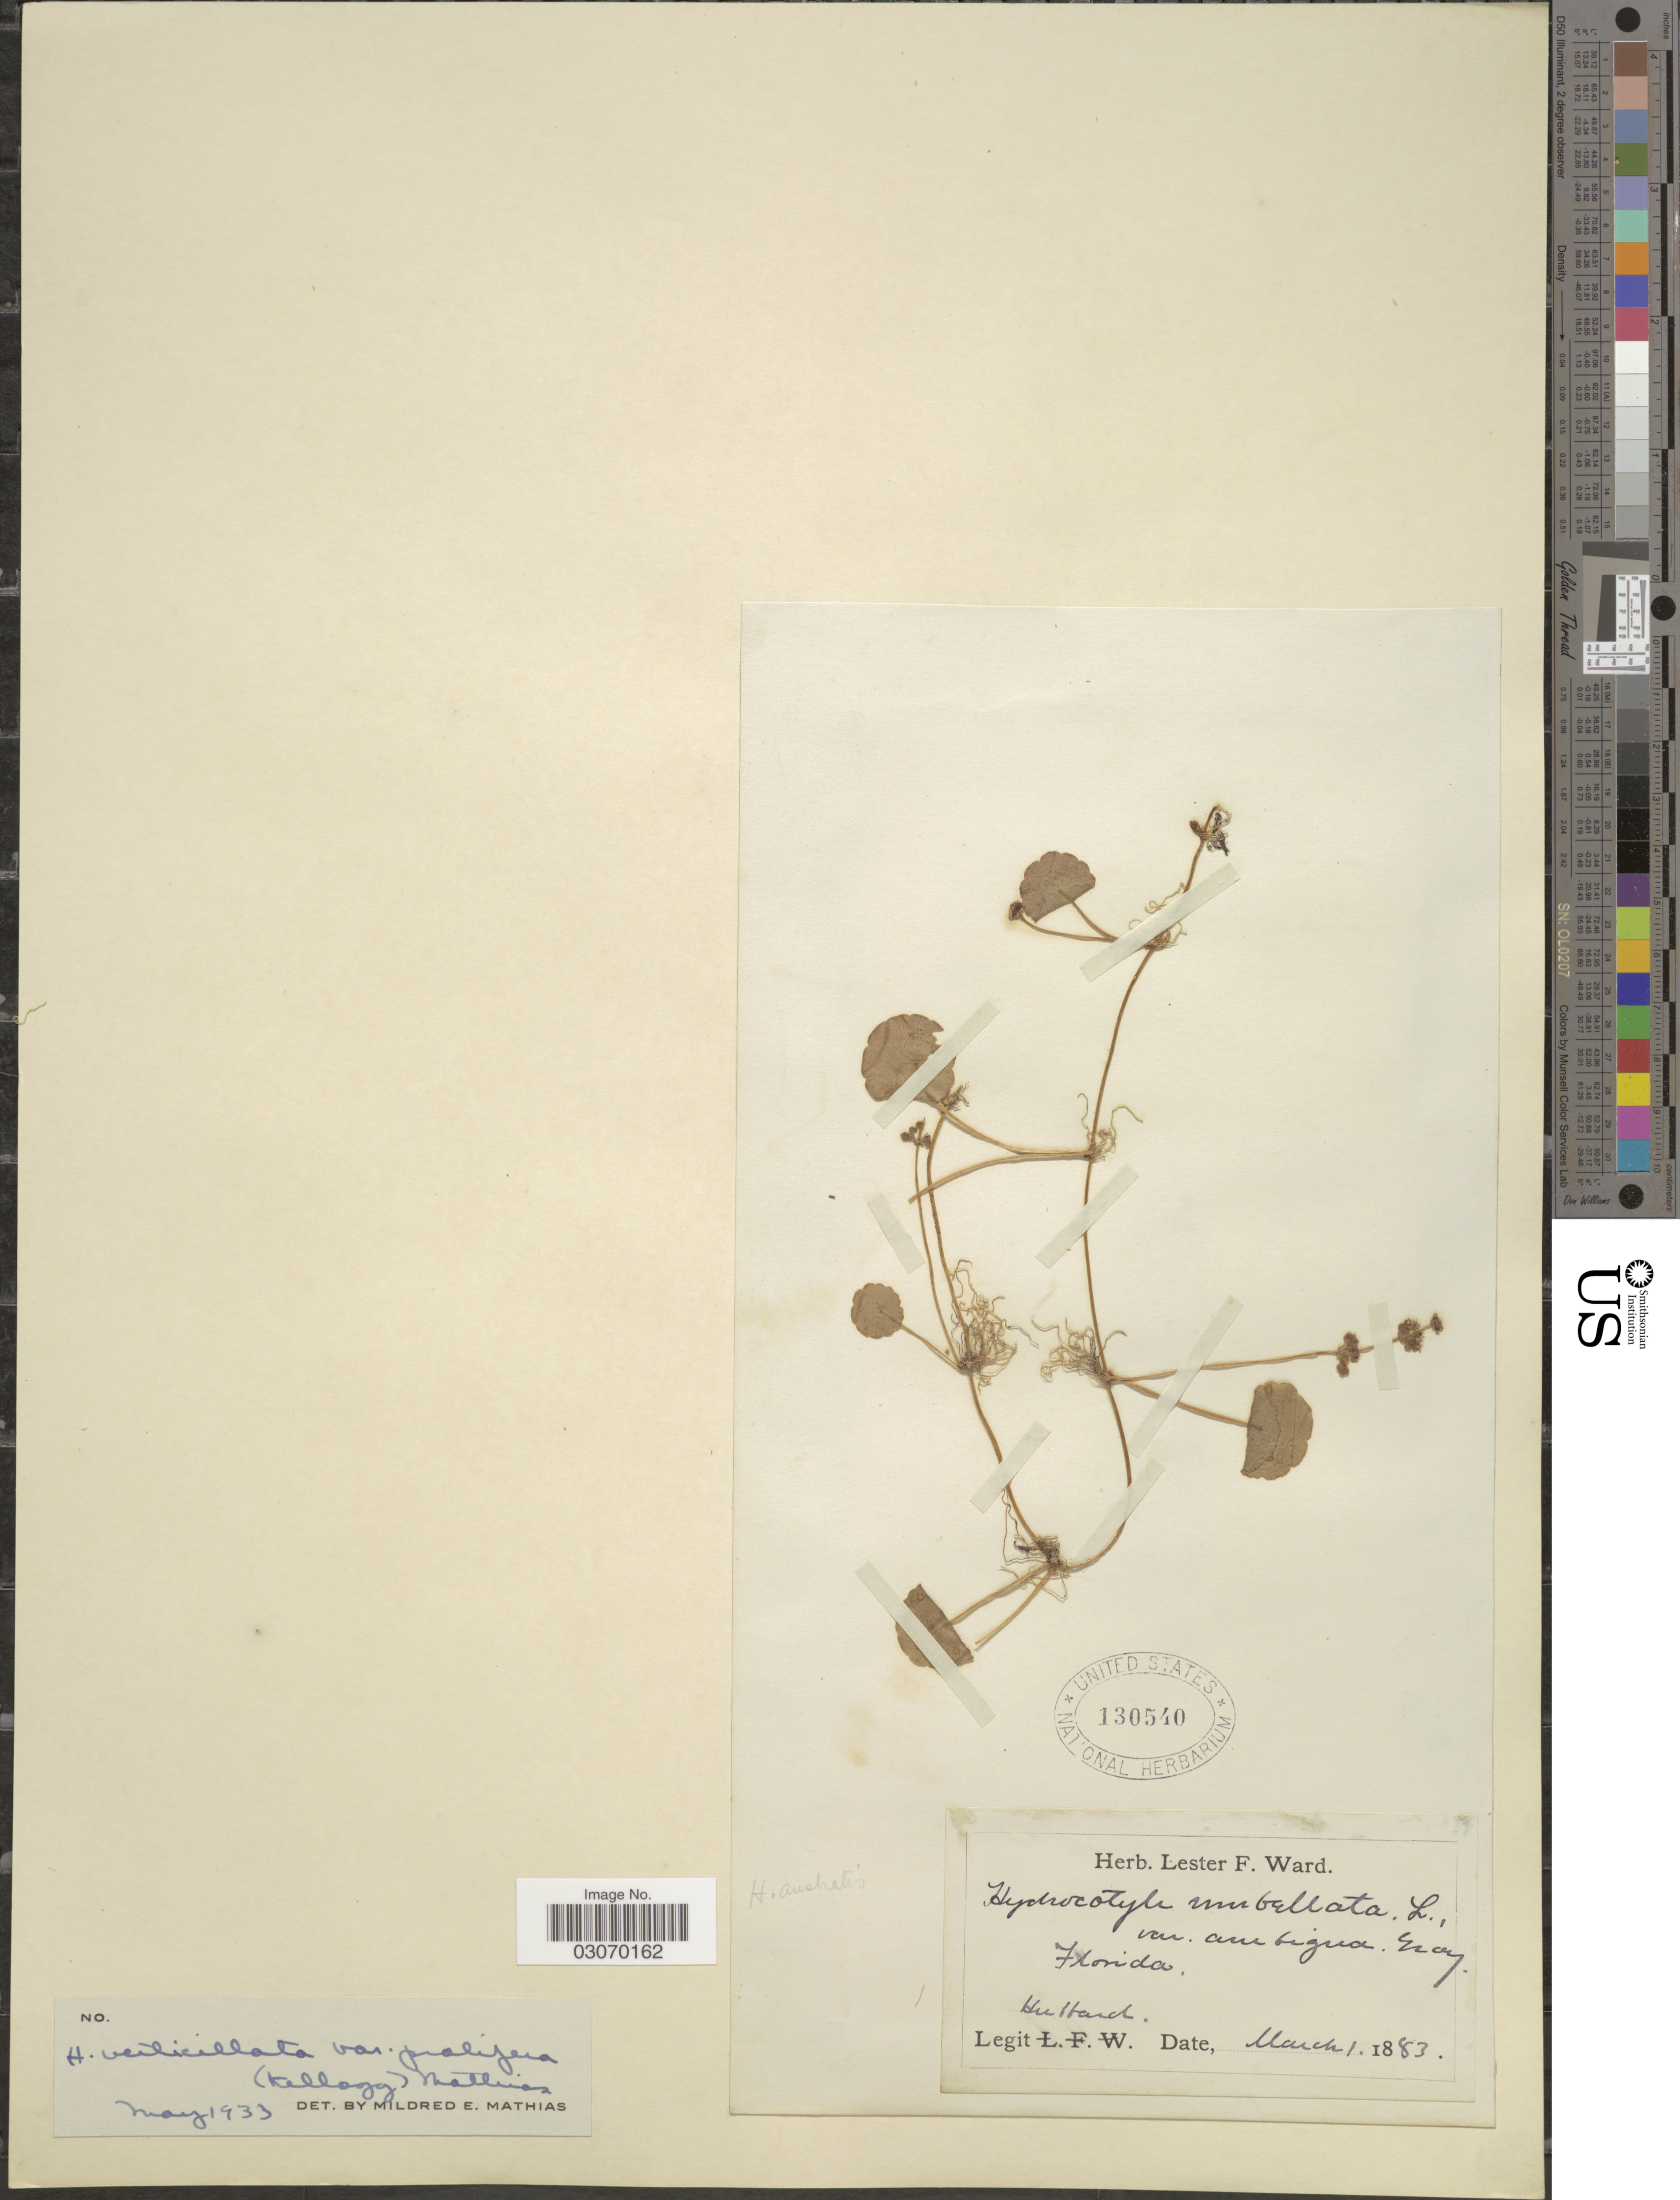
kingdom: Plantae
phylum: Tracheophyta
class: Magnoliopsida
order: Apiales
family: Araliaceae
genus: Hydrocotyle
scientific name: Hydrocotyle verticillata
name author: Thunb.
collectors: -. Hubbard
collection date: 1883-03-01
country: United States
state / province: Florida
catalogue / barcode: US 130540